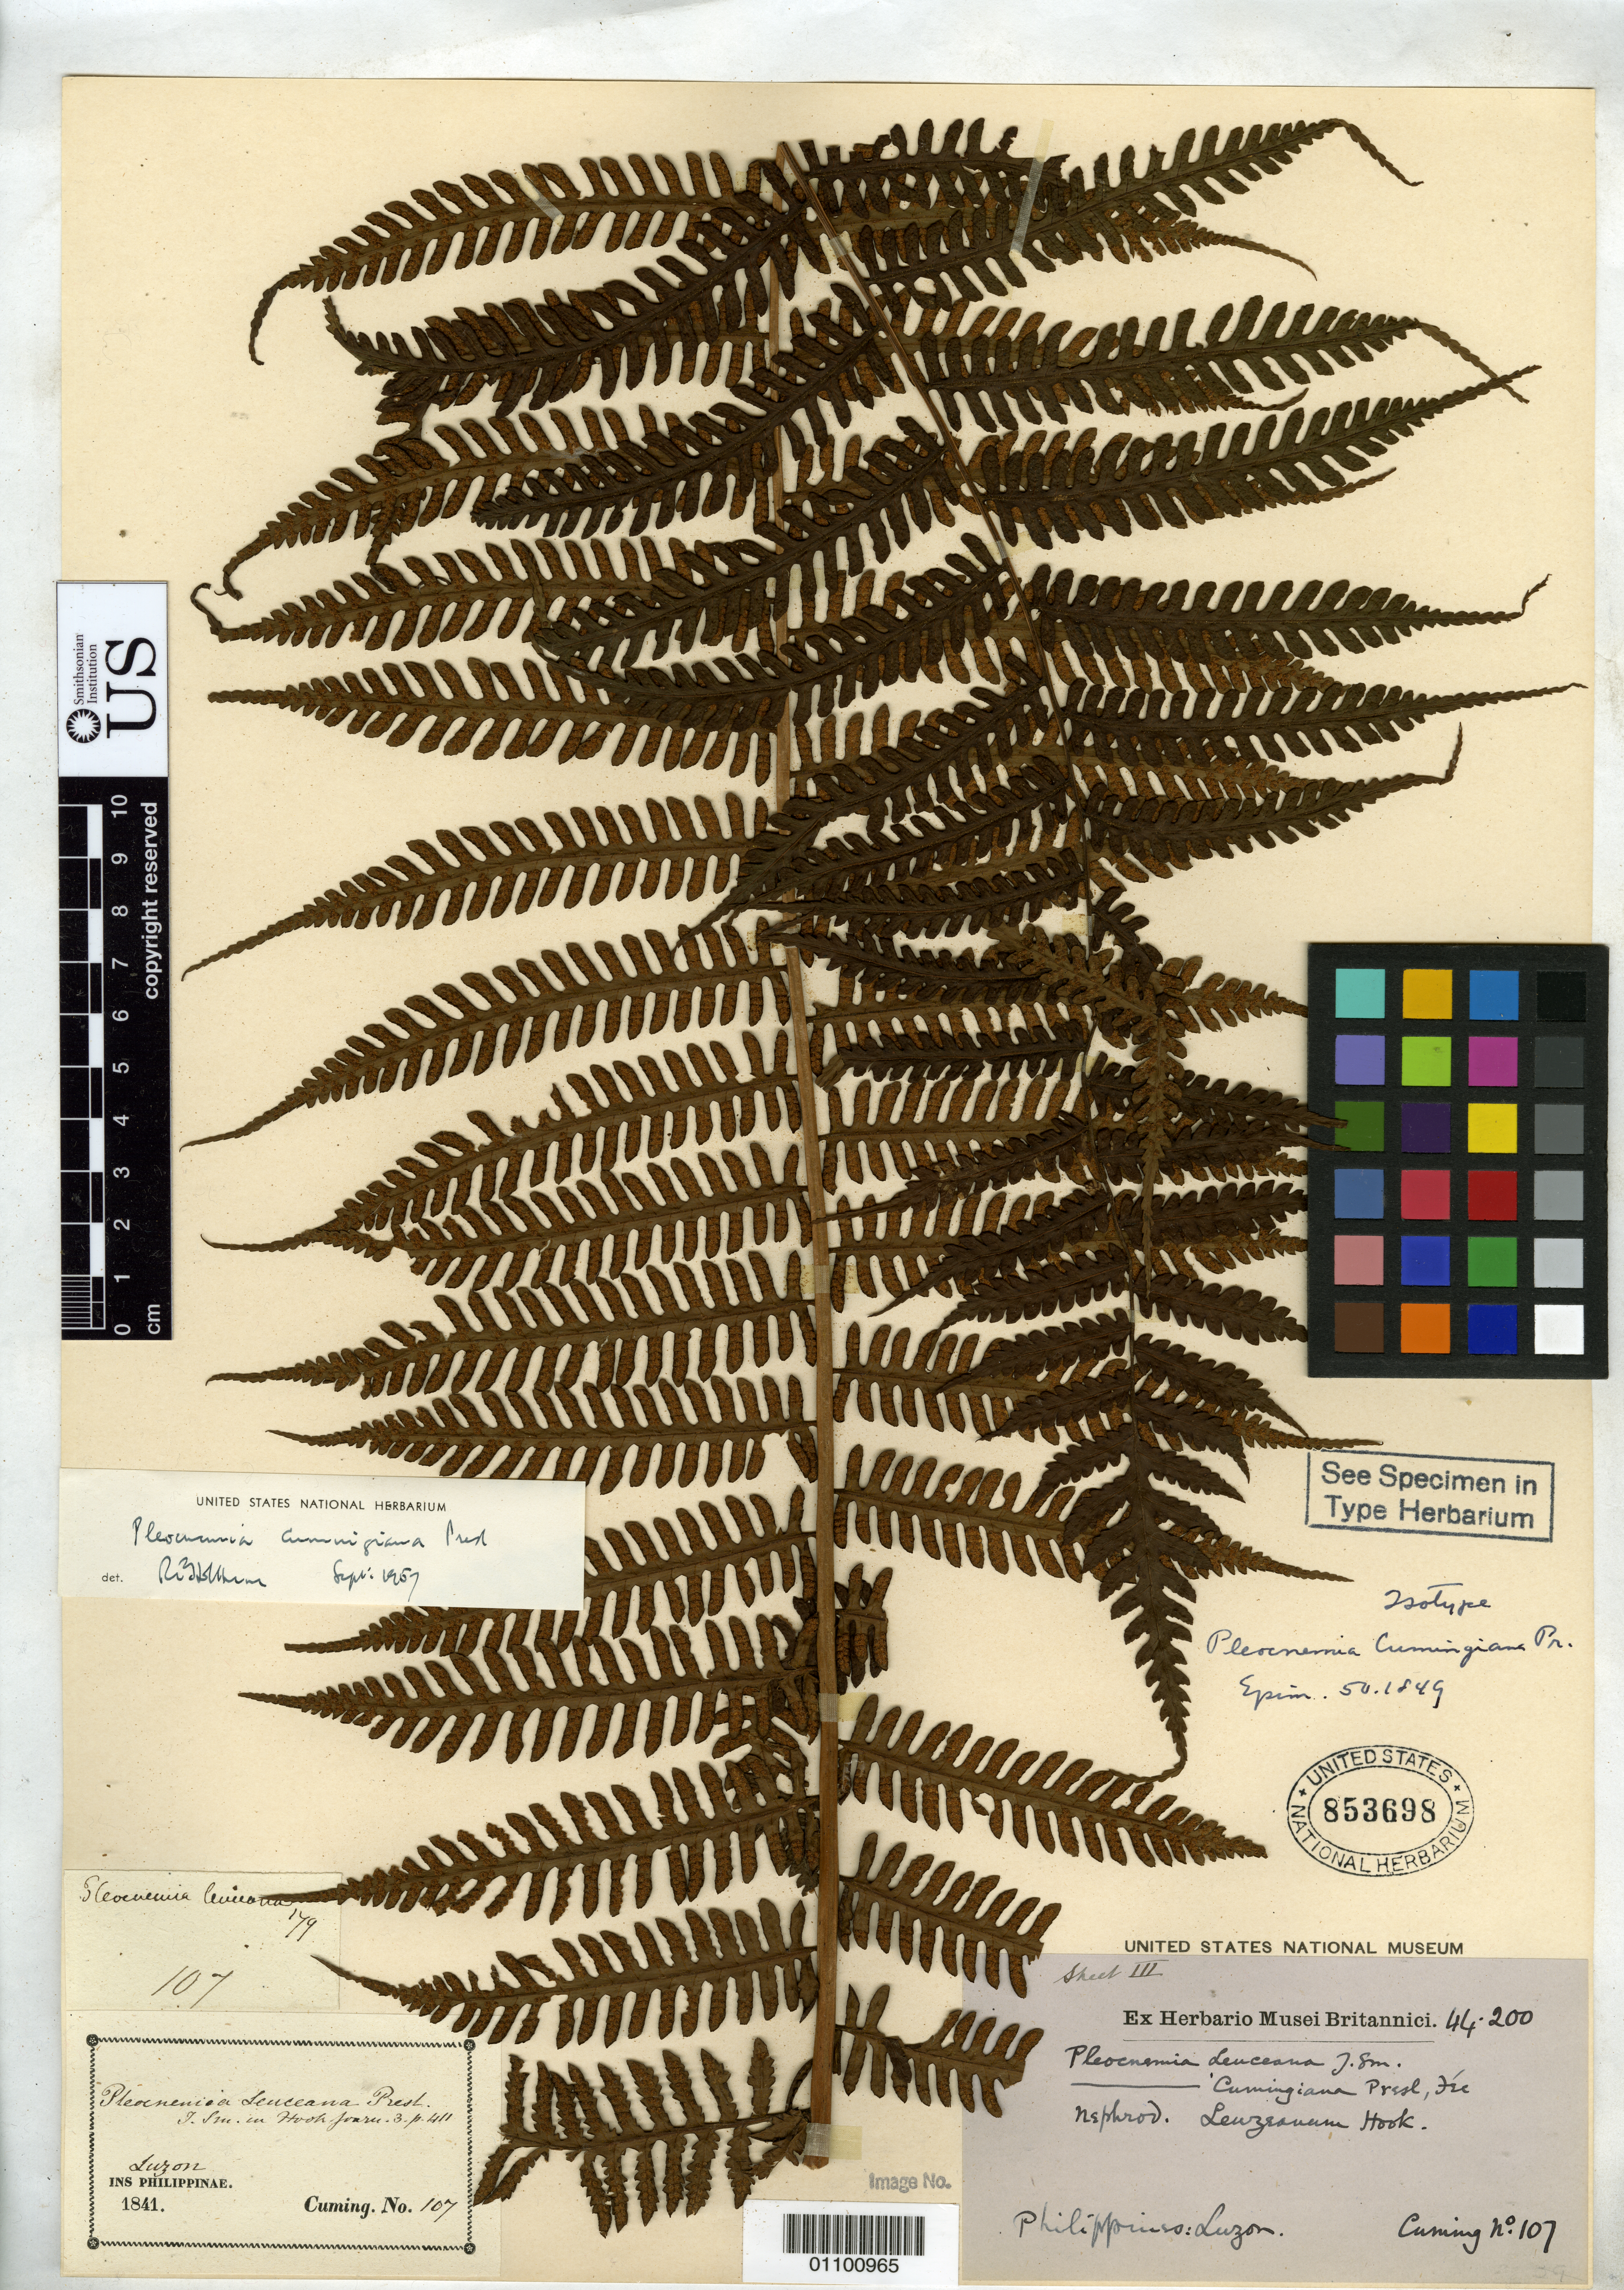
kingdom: Plantae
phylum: Tracheophyta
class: Polypodiopsida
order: Polypodiales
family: Dryopteridaceae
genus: Pleocnemia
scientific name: Pleocnemia cumingiana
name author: C. Presl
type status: Isotype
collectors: H. Cuming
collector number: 107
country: Philippines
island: Luzon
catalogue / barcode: US 853698